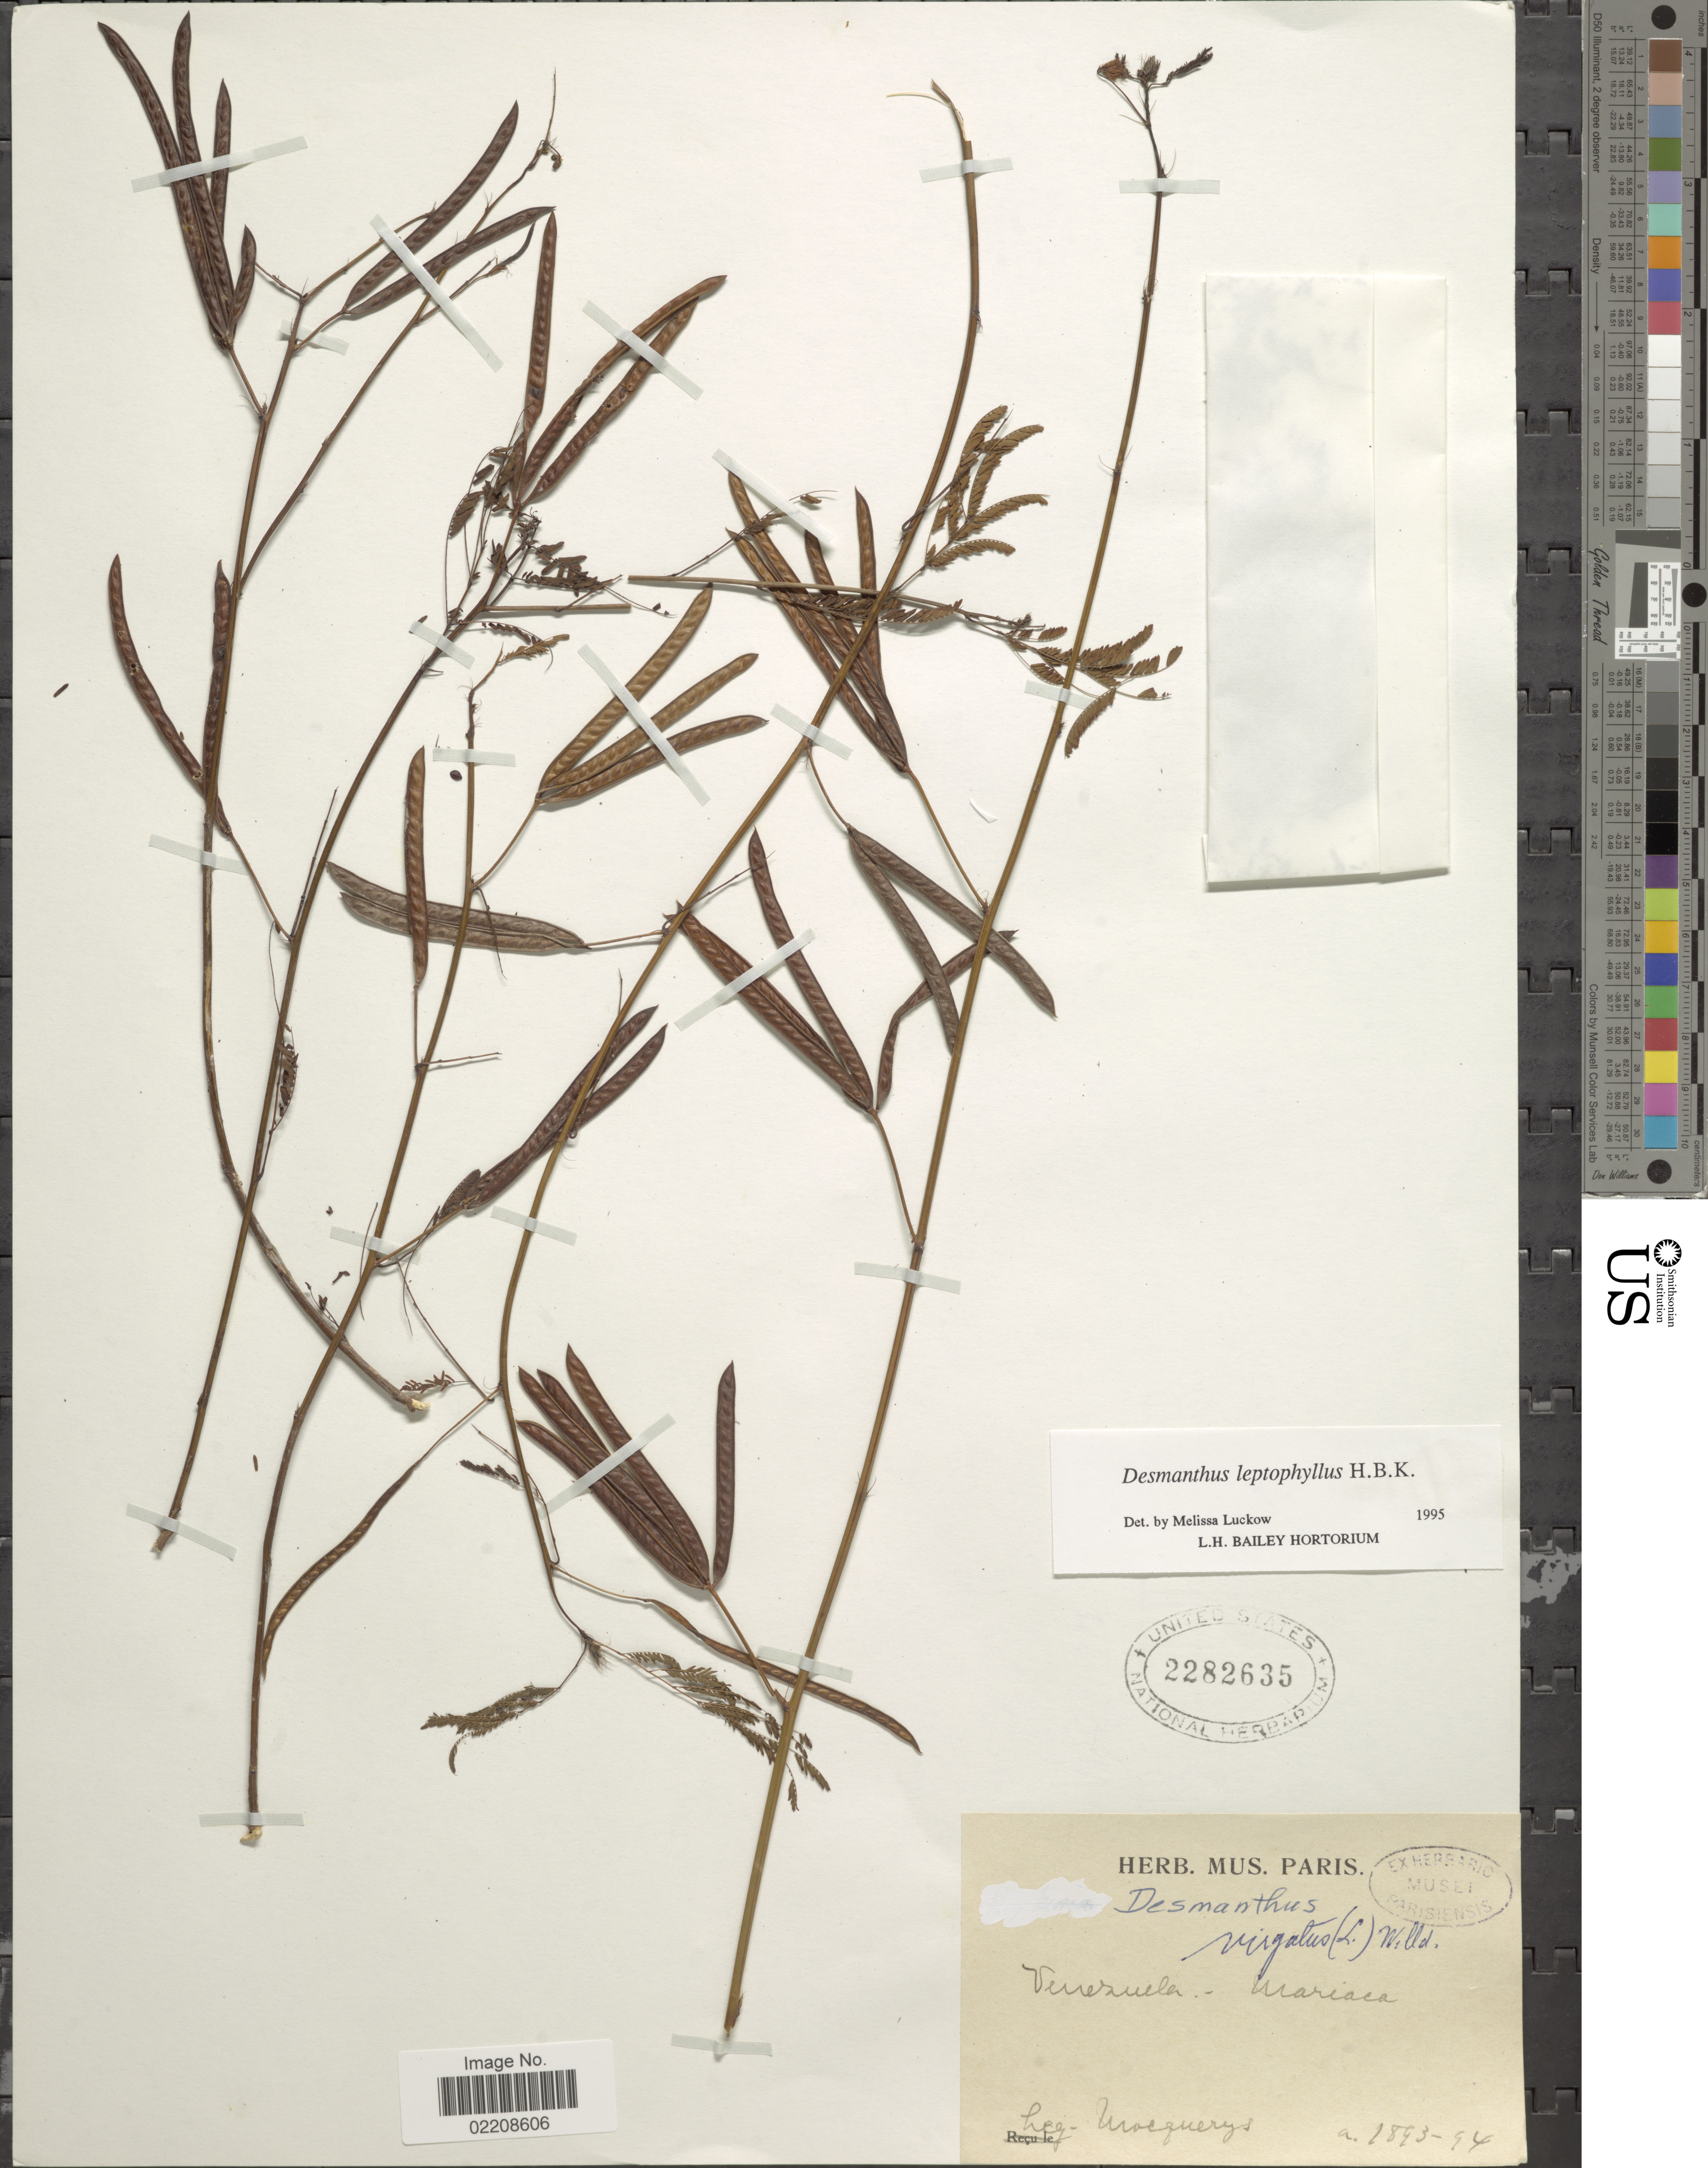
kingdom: Plantae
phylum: Tracheophyta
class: Magnoliopsida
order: Fabales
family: Fabaceae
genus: Desmanthus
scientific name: Desmanthus leptophyllus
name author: Kunth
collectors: A. Mocquerys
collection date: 1893/1894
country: Venezuela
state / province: Carabobo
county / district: Diego Ibarra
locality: Mariara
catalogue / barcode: US 2282635